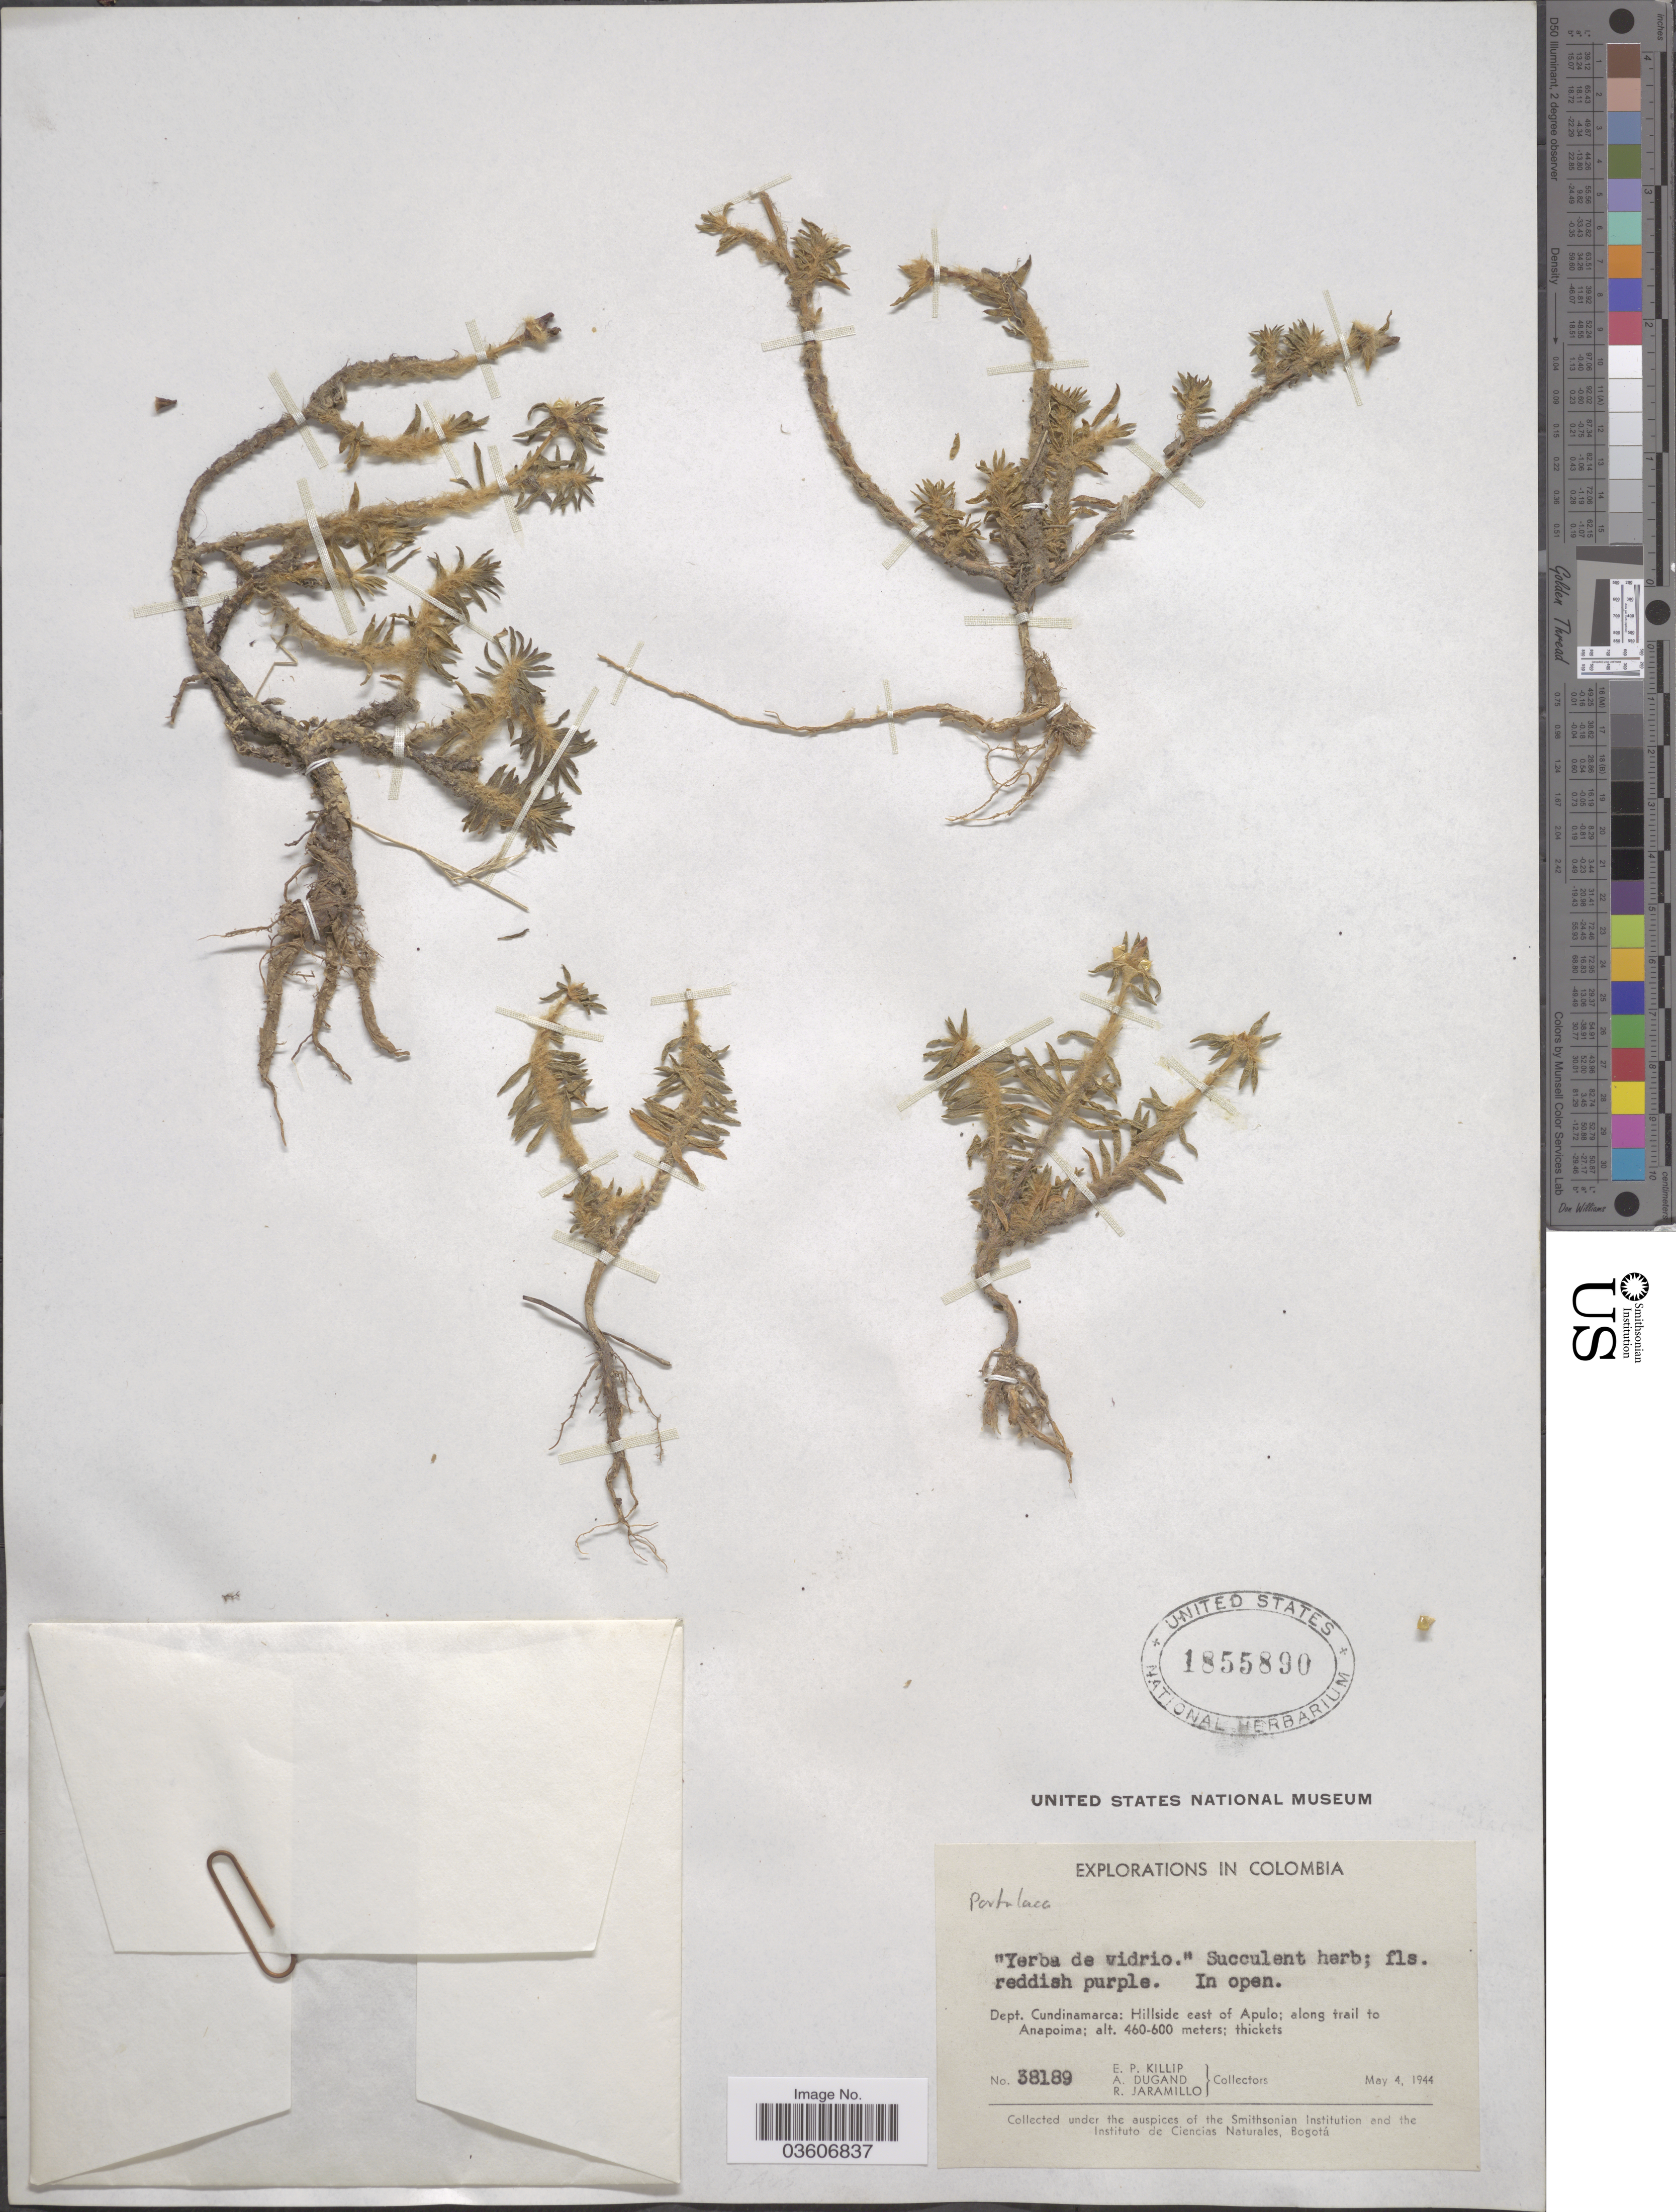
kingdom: Plantae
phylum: Tracheophyta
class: Magnoliopsida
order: Caryophyllales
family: Portulacaceae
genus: Portulaca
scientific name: Portulaca sp.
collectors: E. P. Killip, A. Dugand & R. Jaramillo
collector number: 38189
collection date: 1944-05-04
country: Colombia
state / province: Cundinamarca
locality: Dept. Cundinamarca: Hillside east of Apulo; along trail to Anapoima.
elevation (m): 460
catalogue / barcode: US 1855890